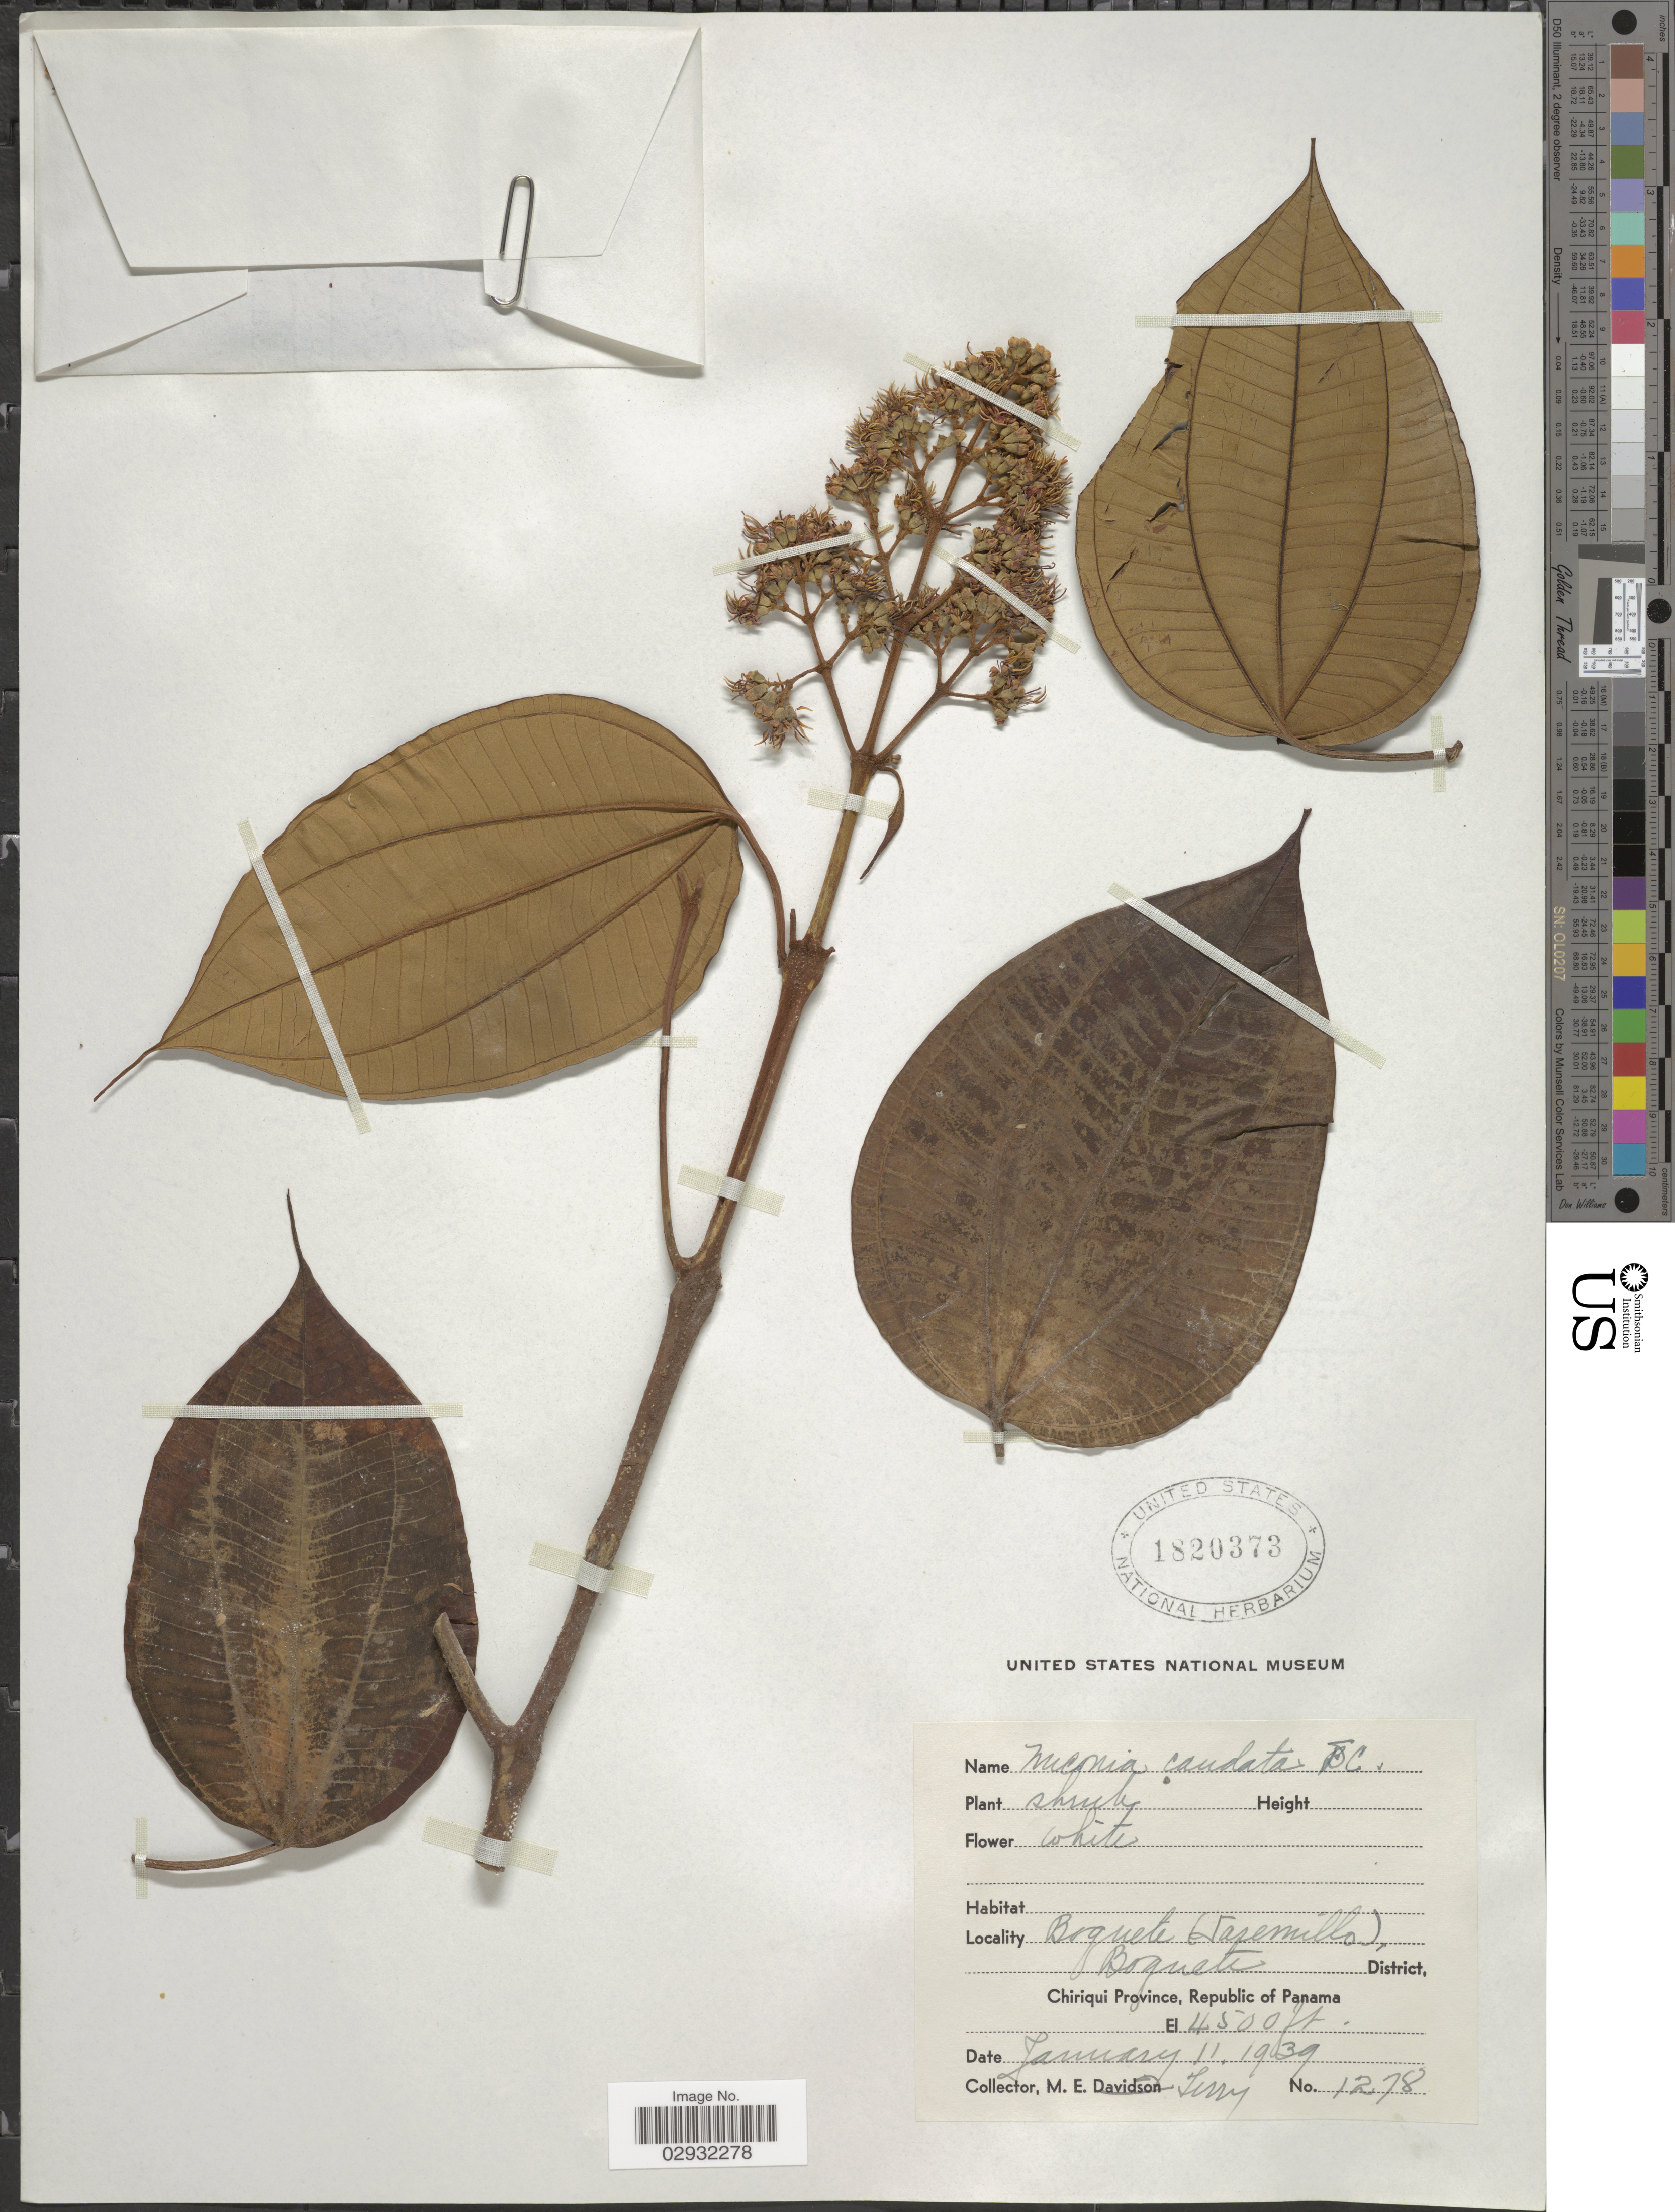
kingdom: Plantae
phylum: Tracheophyta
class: Magnoliopsida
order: Myrtales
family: Melastomataceae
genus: Miconia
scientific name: Miconia caudata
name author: (Bonpl.) DC.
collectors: M. Terry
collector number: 1278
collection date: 1939-01-11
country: Panama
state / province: Chiriqui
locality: Boquete (Tasemillo) Boquete District.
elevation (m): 1372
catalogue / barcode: US 1820373